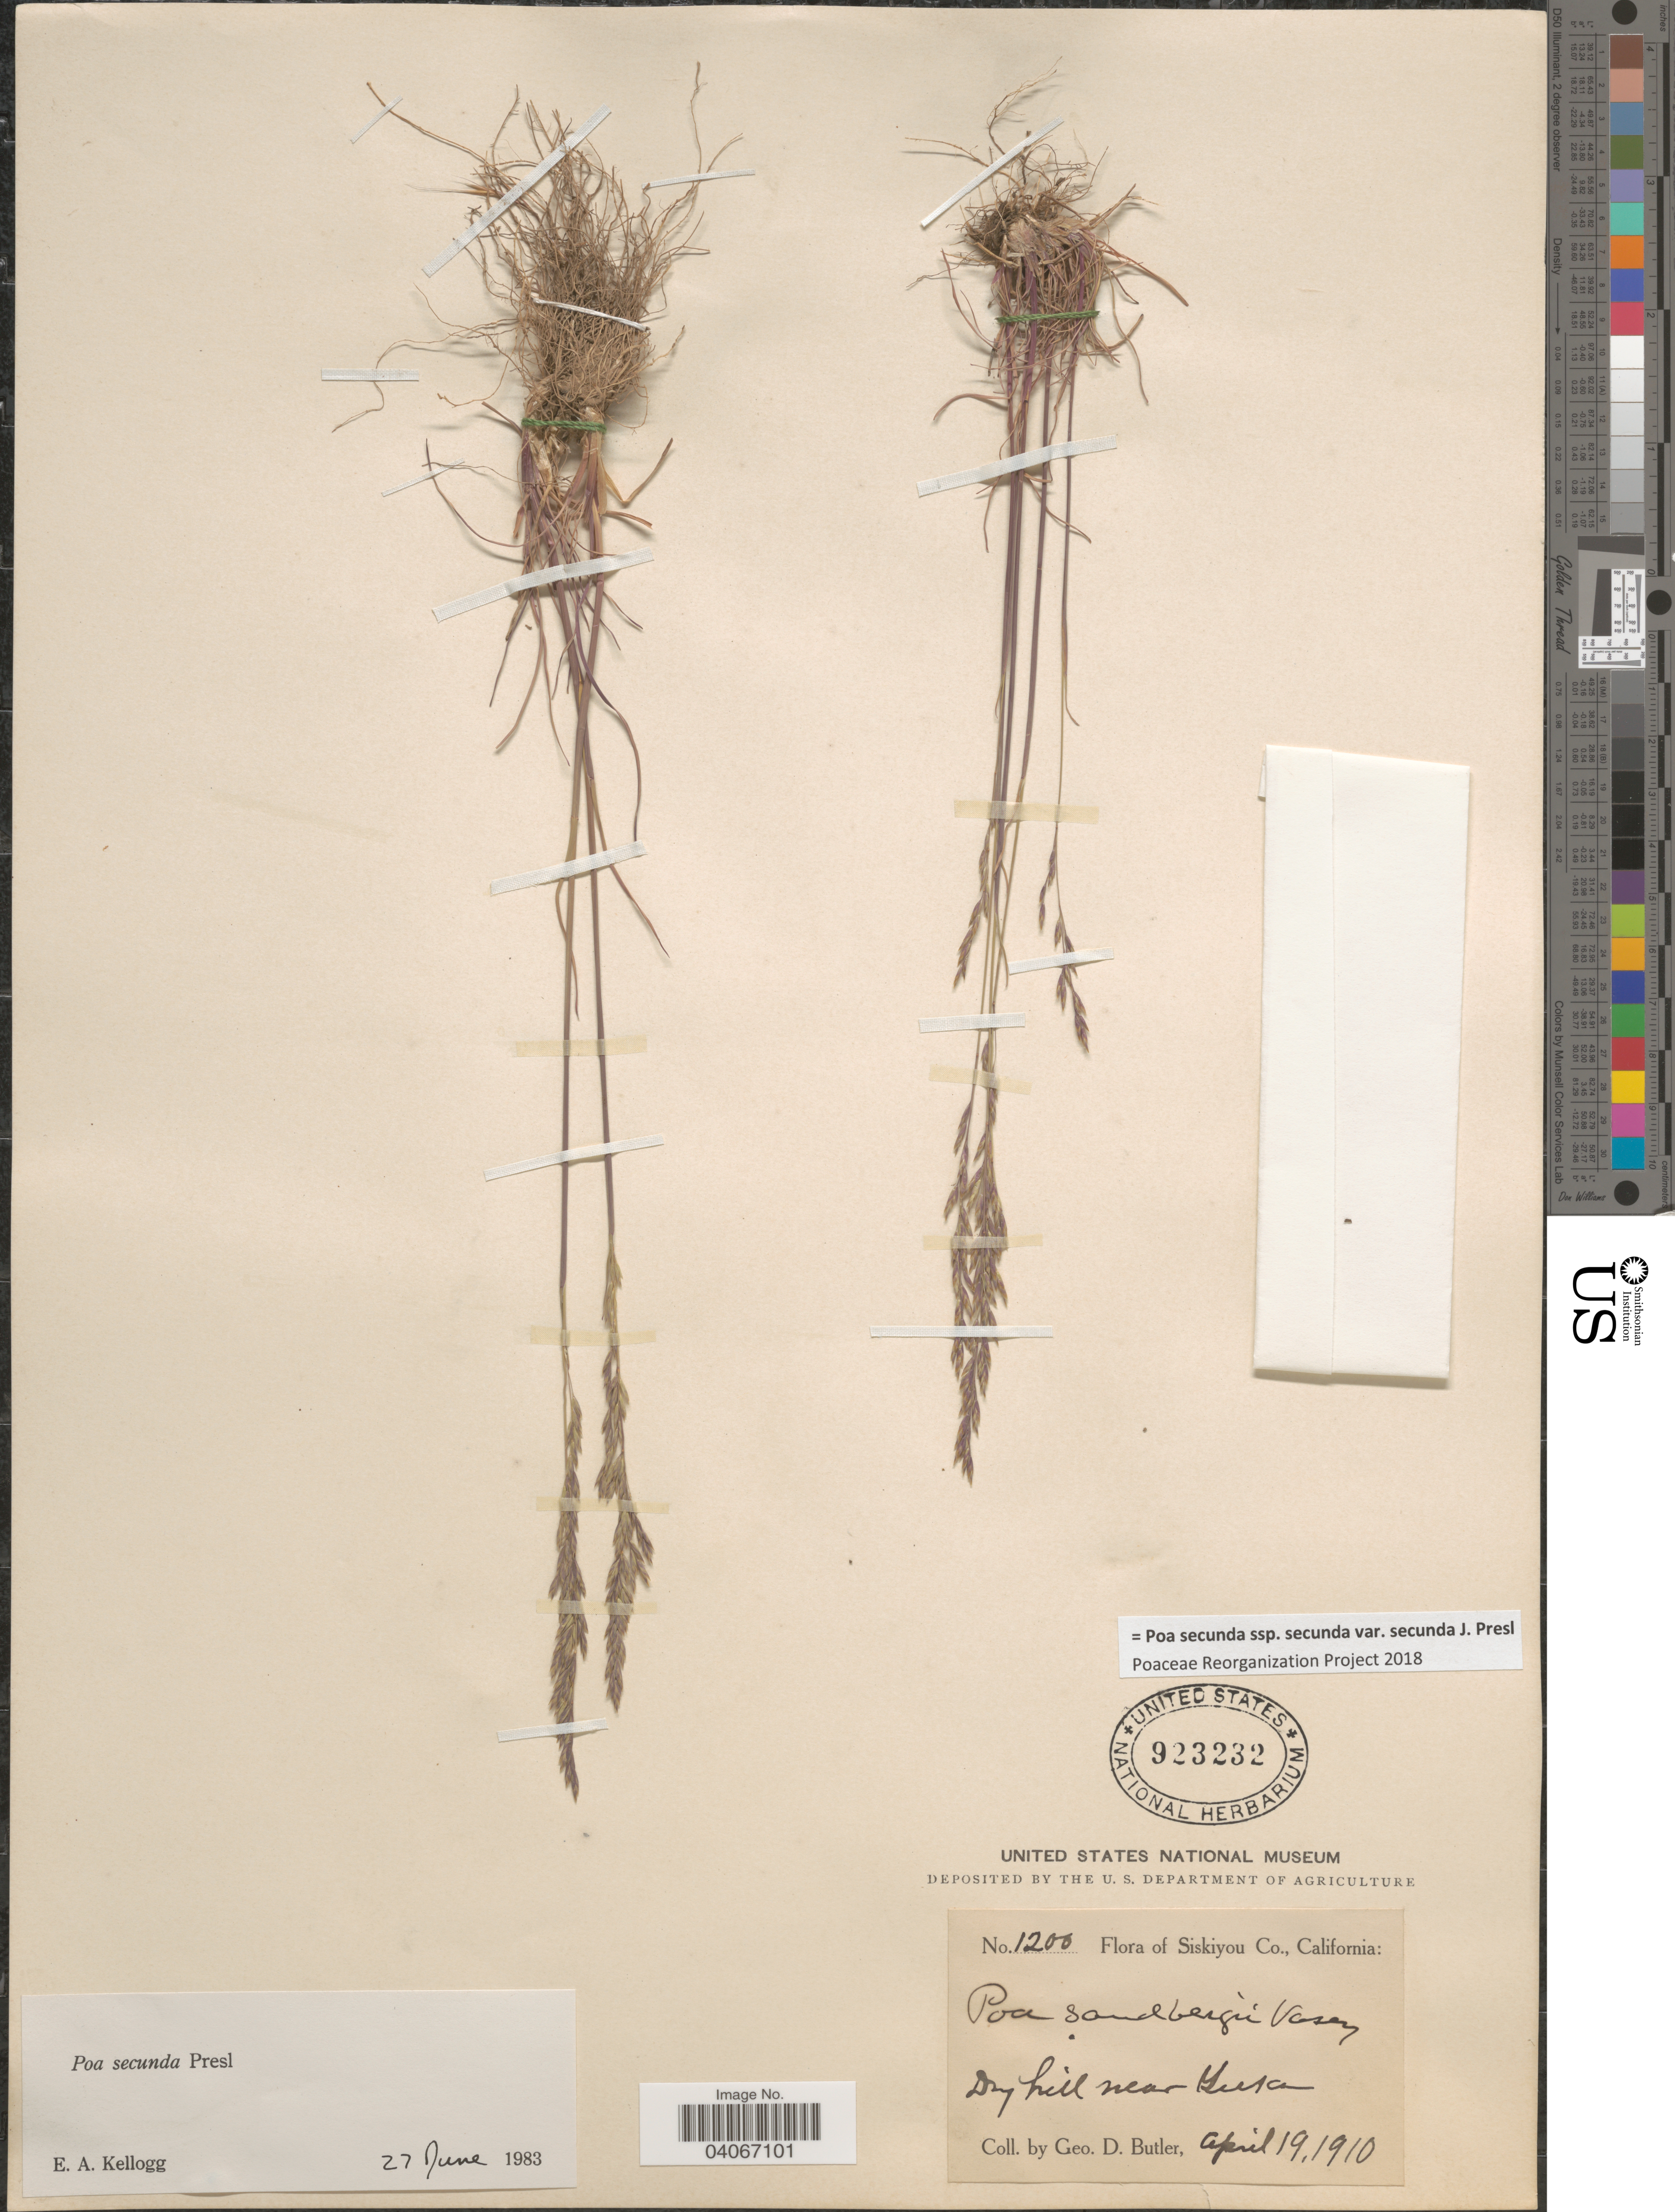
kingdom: Plantae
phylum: Tracheophyta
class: Liliopsida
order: Poales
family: Poaceae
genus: Poa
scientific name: Poa secunda subsp. secunda var. secunda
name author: J. Presl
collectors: G. D. Butler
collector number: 1200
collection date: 1910-04-19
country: United States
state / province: California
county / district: Siskiyou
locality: Siskiyou Co. Dry hill near Yreka.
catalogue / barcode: US 923232